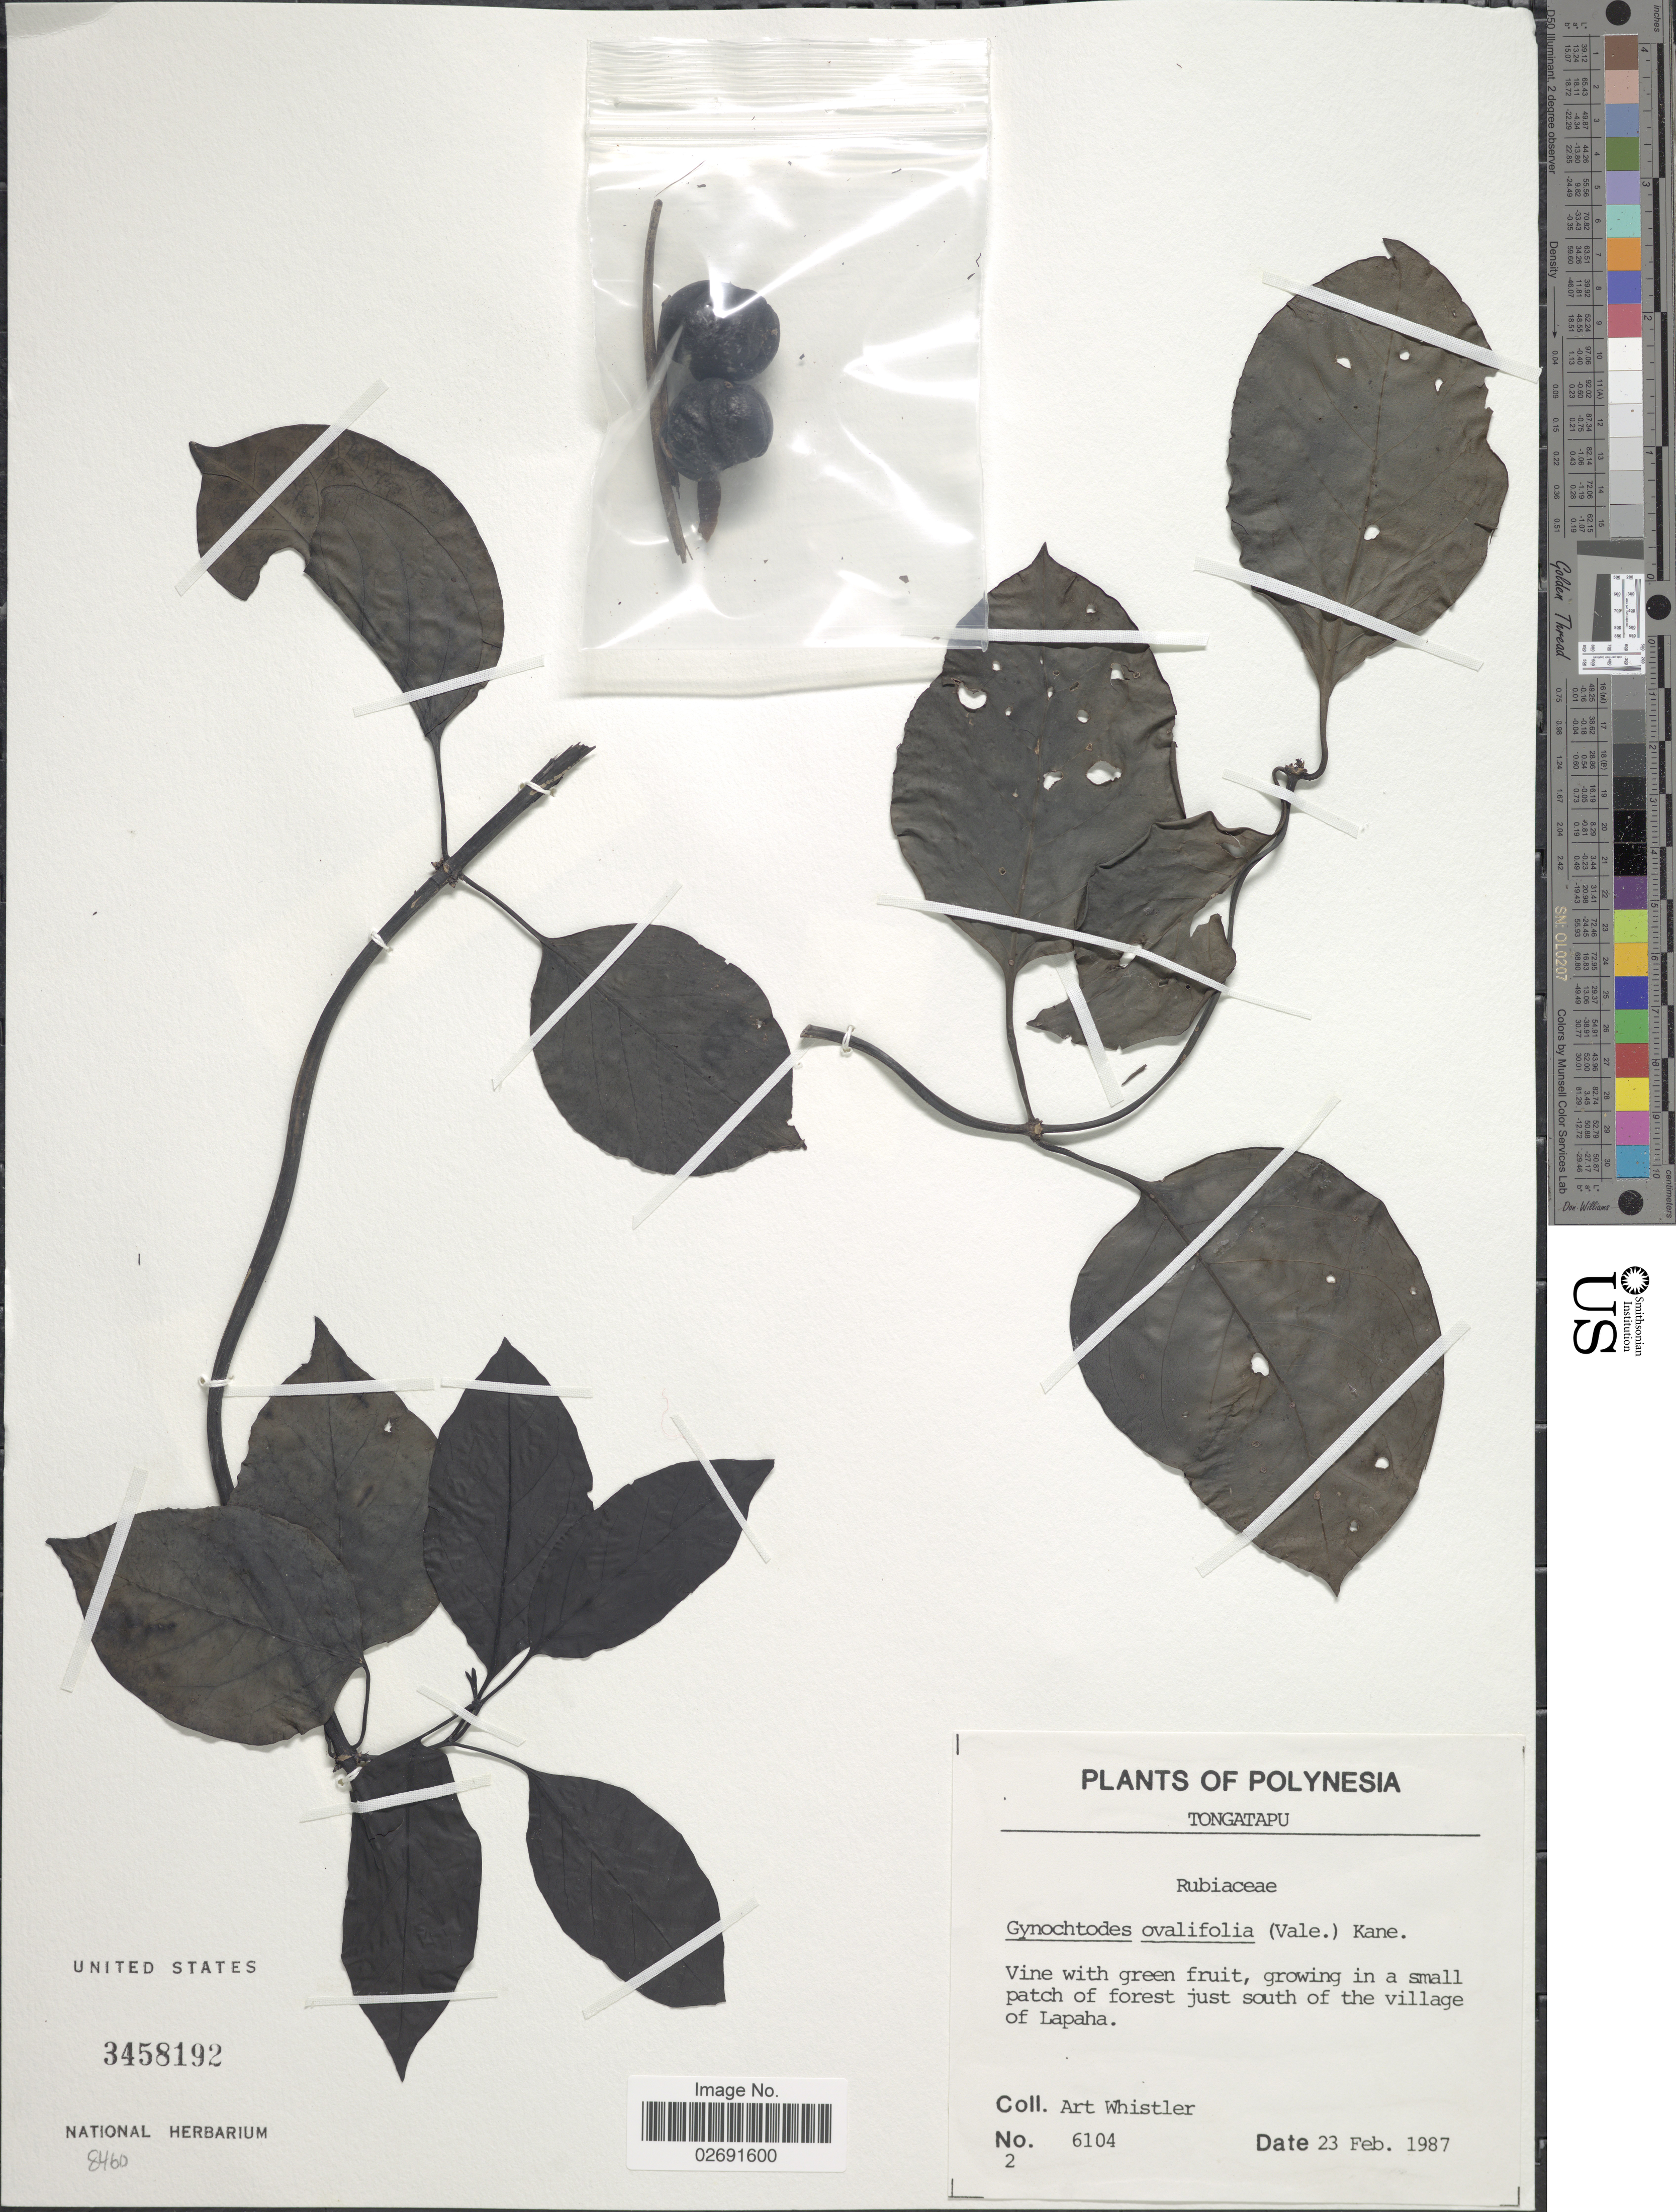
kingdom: Plantae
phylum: Tracheophyta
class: Magnoliopsida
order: Gentianales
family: Rubiaceae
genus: Gynochthodes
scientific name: Gynochthodes epiphytica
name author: (Rech. f.) A.C. Sm. & S.P. Darwin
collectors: A. Whistler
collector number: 6104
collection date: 1987-02-23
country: Tonga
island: Tongatapu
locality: Tongatapu, in a small patch of forest just south of the village of Lapaha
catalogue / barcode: US 3458192